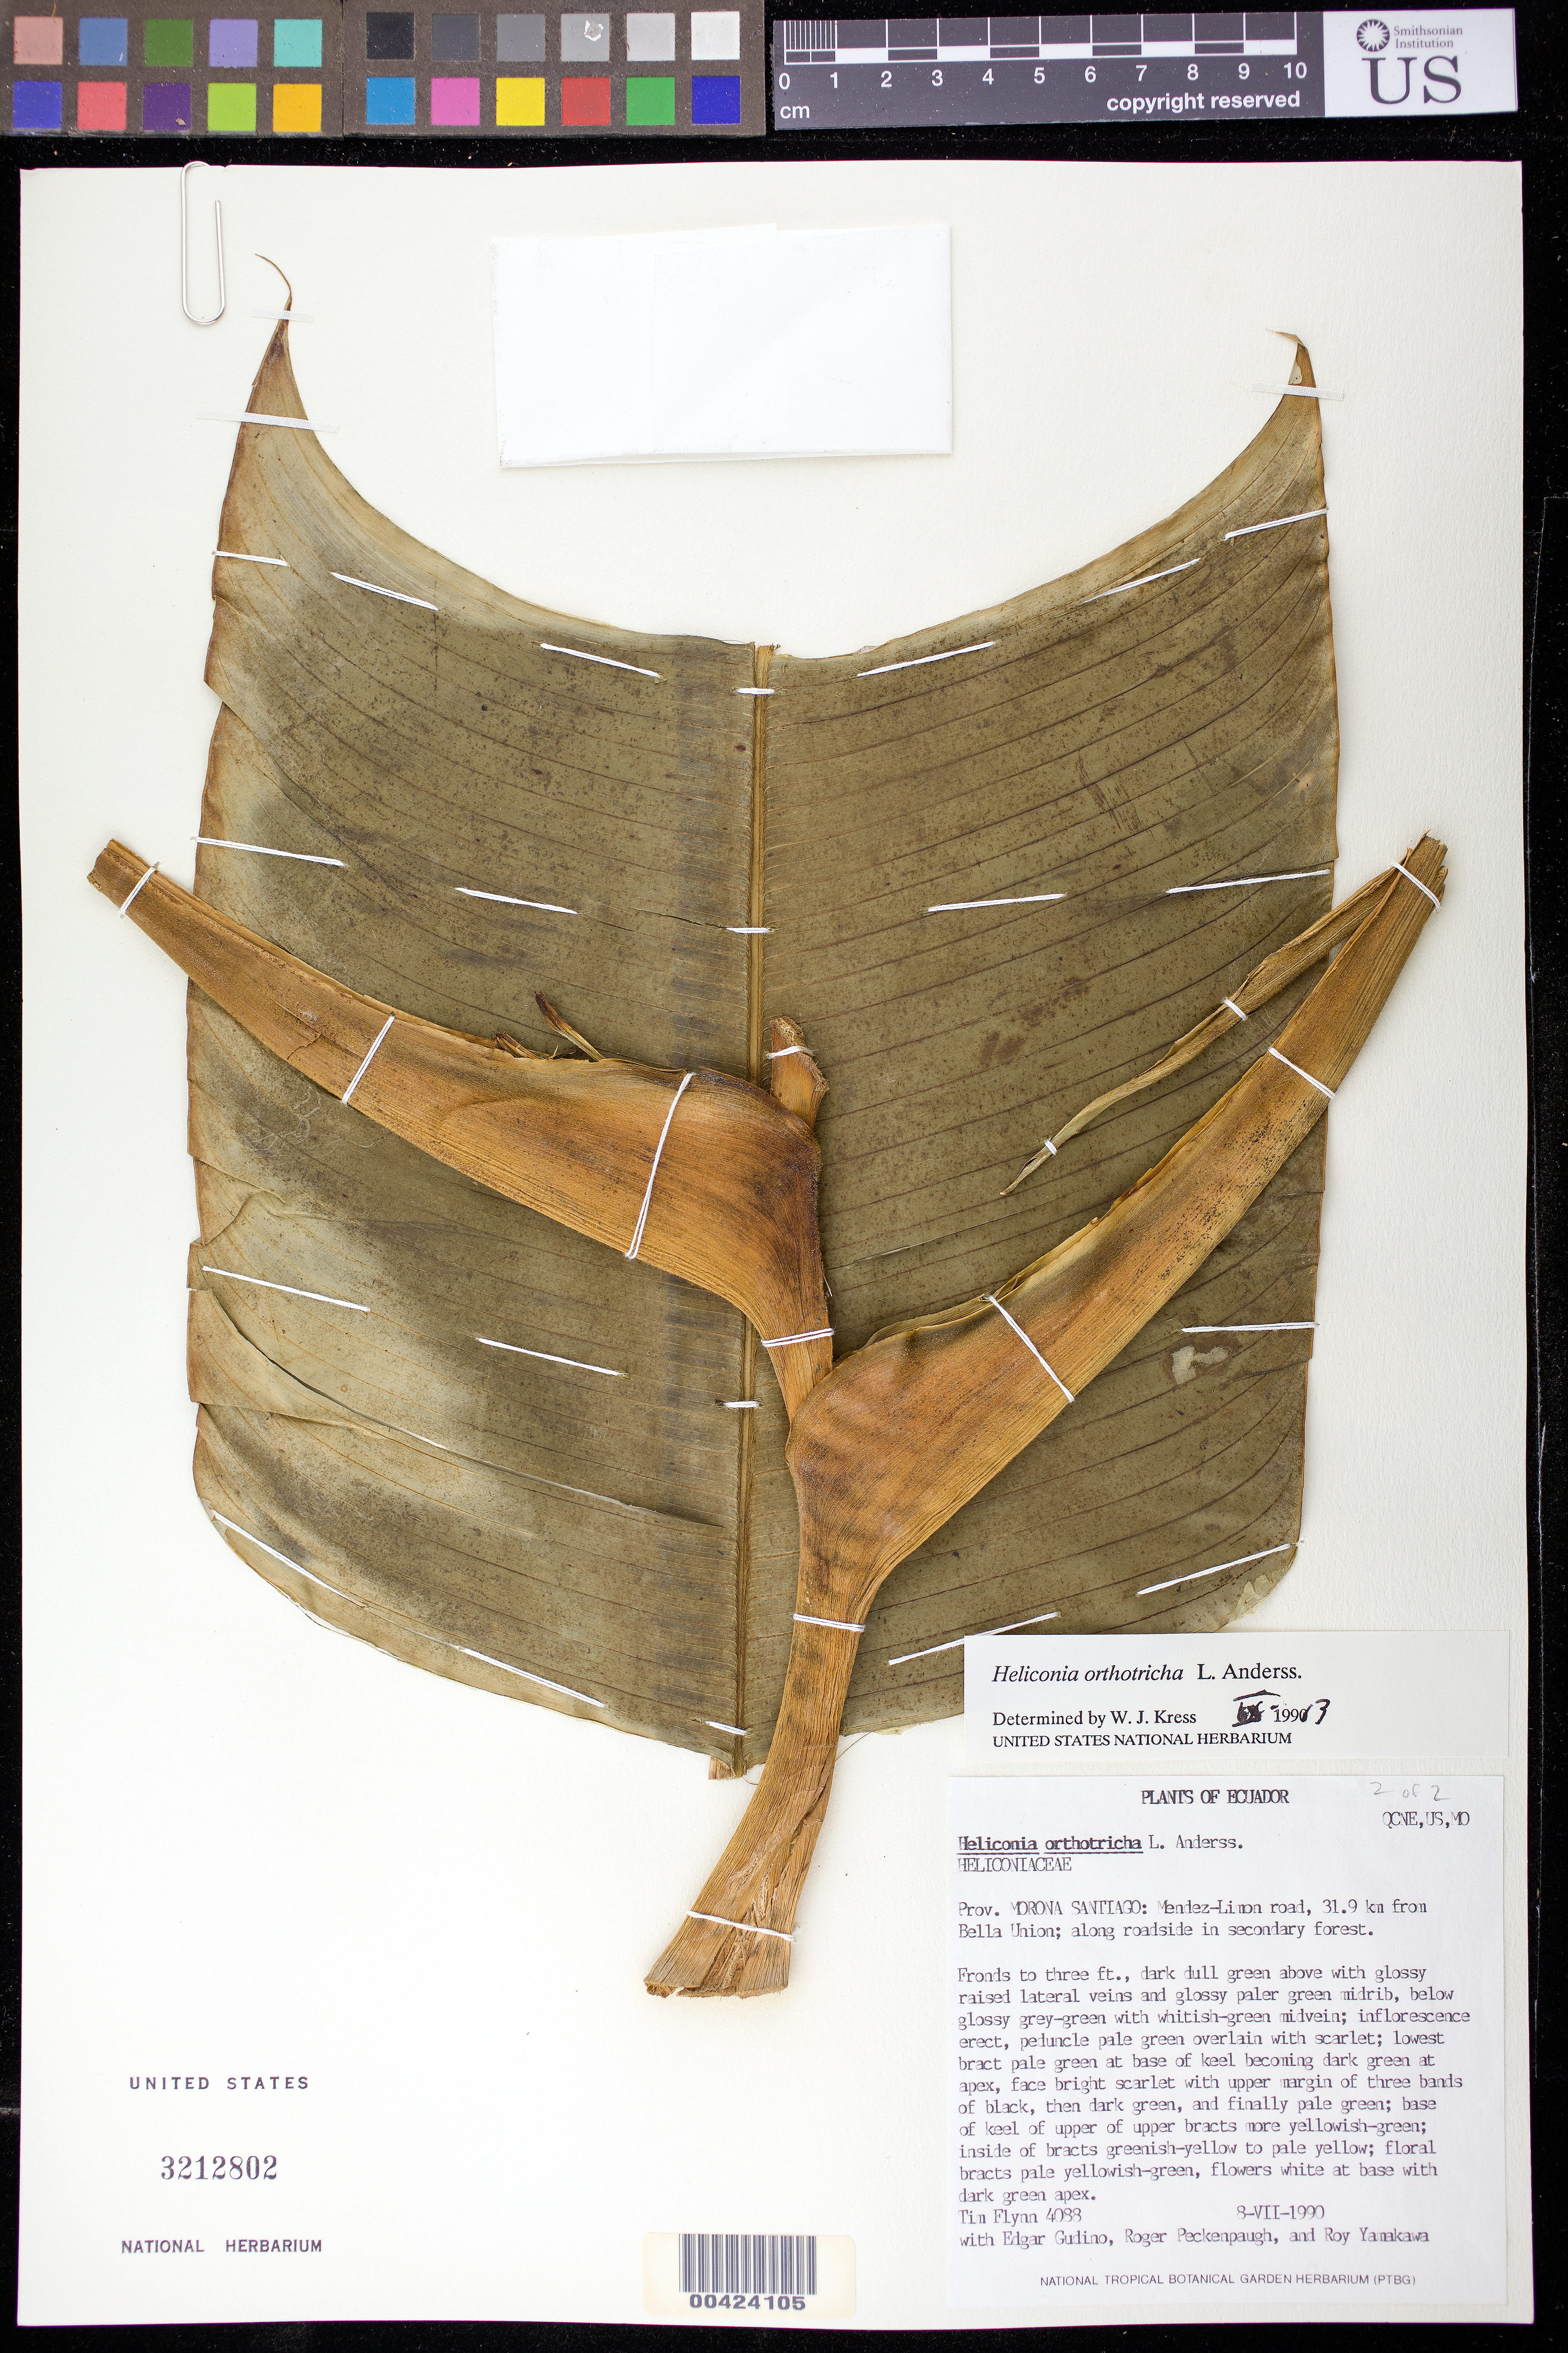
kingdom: Plantae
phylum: Tracheophyta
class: Liliopsida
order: Zingiberales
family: Heliconiaceae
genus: Heliconia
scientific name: Heliconia orthotricha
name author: L. Andersson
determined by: Kress, W. J., (US), Smithsonian Institution - National Museum of Natural History (UNITED STATES)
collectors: T. W. Flynn, E. Gudiño, R. Peckinpaugh & R. Yamakawa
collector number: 4088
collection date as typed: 08 Jul 1990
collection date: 1990-07-08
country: Ecuador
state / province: Morona-Santiago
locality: Mendez - Limon rd, 31.9 km from belLa Union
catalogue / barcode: US 3212802